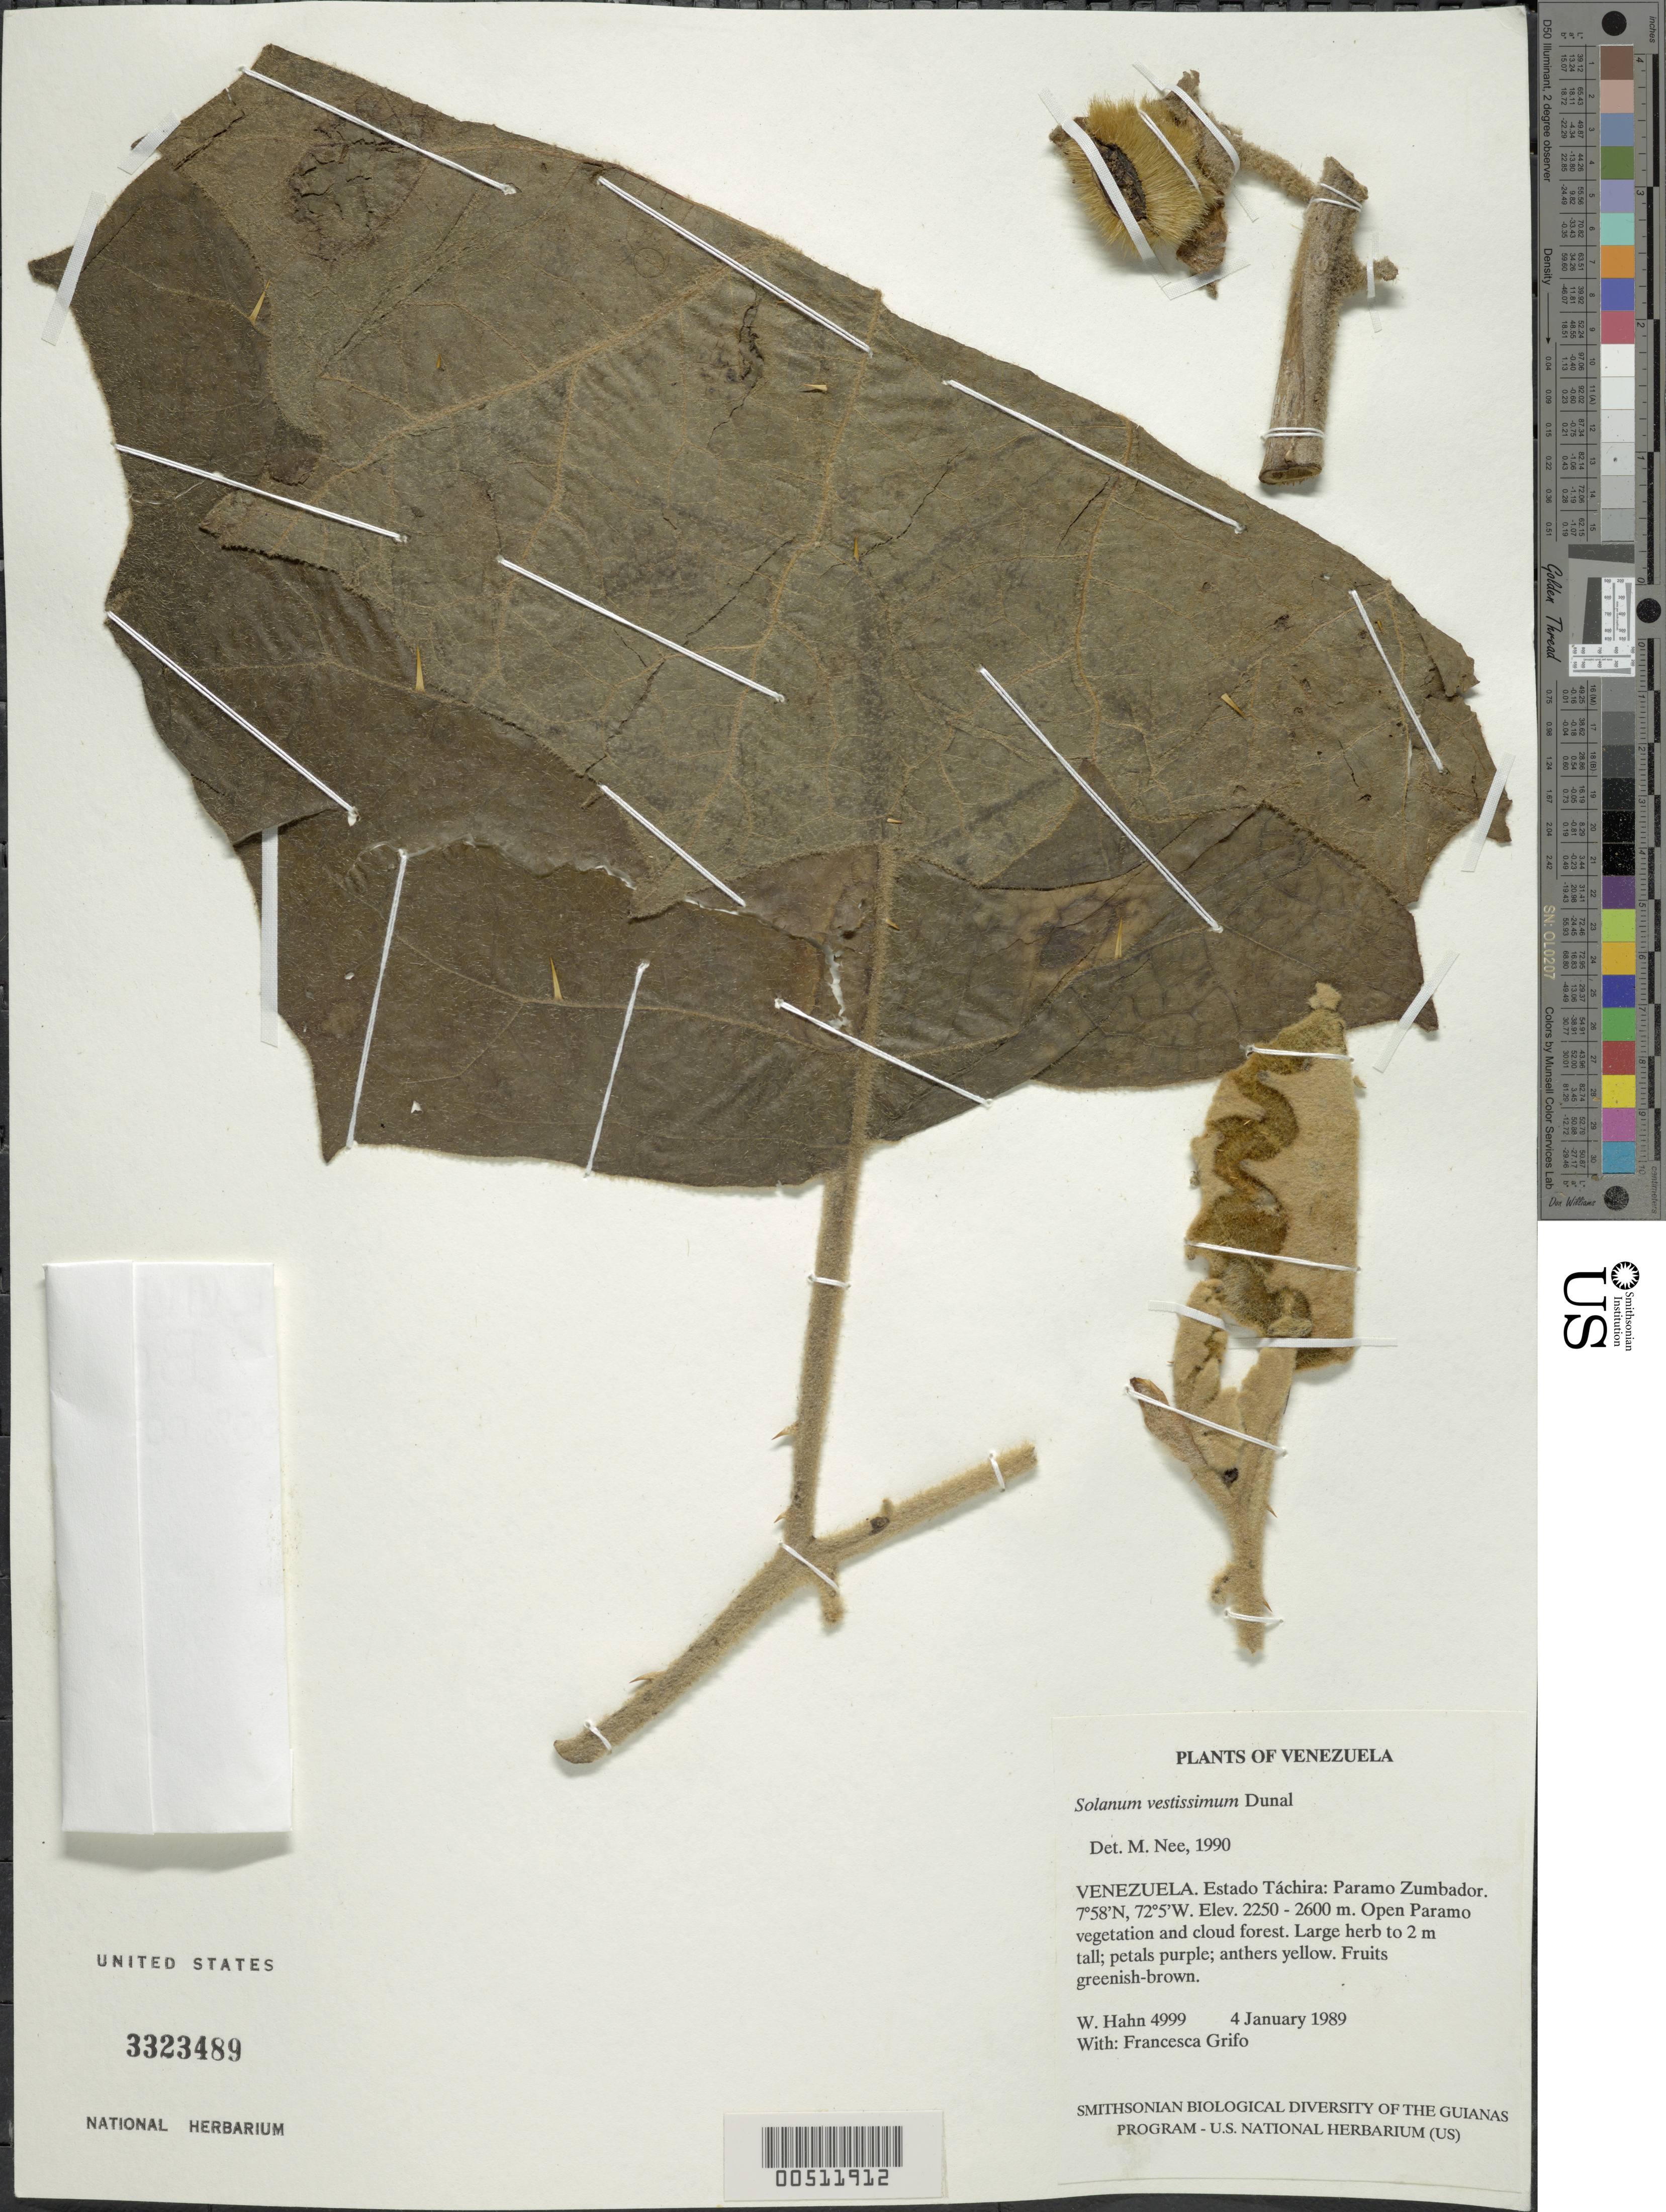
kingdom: Plantae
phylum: Tracheophyta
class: Magnoliopsida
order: Solanales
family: Solanaceae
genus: Solanum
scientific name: Solanum vestissimum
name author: Dunal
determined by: Nee, Michael H.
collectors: W. Hahn & F. Grifo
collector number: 4999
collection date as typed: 4 January 1989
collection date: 1989-01-04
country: Venezuela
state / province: Táchira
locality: Paramo Zumbador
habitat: Open Paramo vegetation and cloud forest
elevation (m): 2250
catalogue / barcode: US 3323489